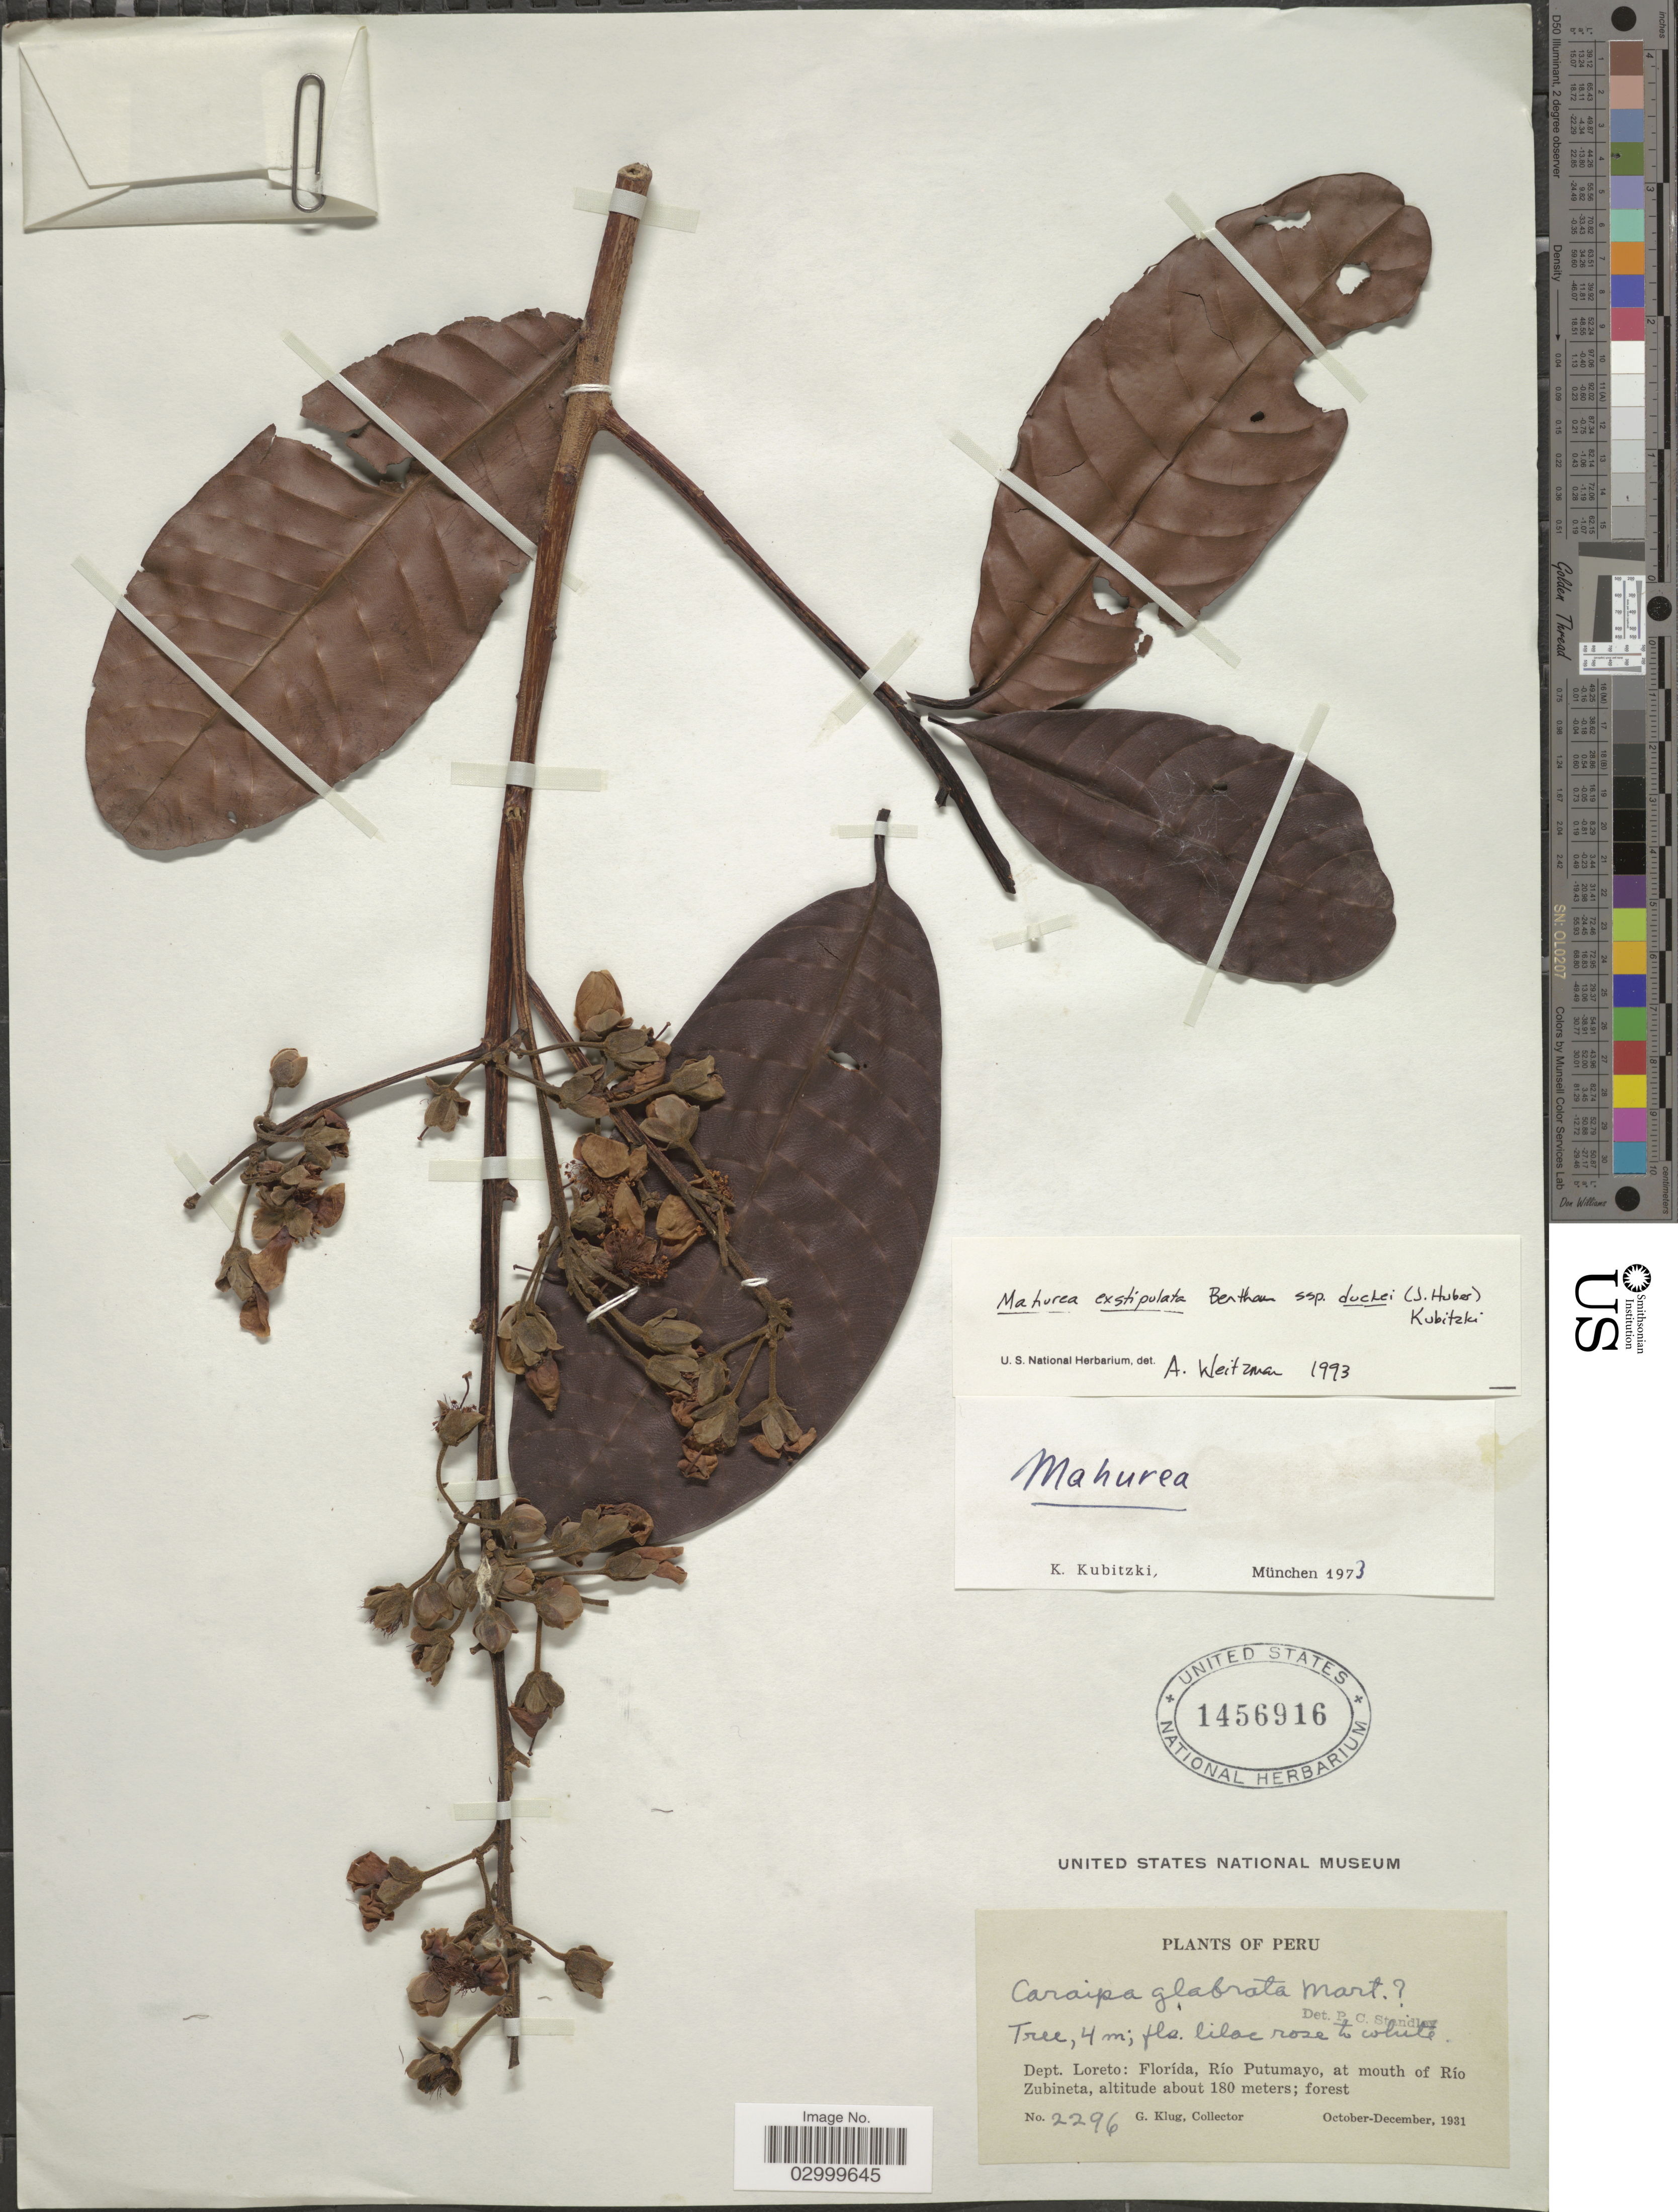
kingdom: Plantae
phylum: Tracheophyta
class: Magnoliopsida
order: Malpighiales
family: Calophyllaceae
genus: Mahurea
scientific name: Mahurea exstipulata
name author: Benth.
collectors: G. Klug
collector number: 2296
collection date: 1931-10/1931-12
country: Peru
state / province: Loreto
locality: Dept. Loreto: Florída, Río Putumayo, at mouth of Río Zubineta.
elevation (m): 180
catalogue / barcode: US 1456916